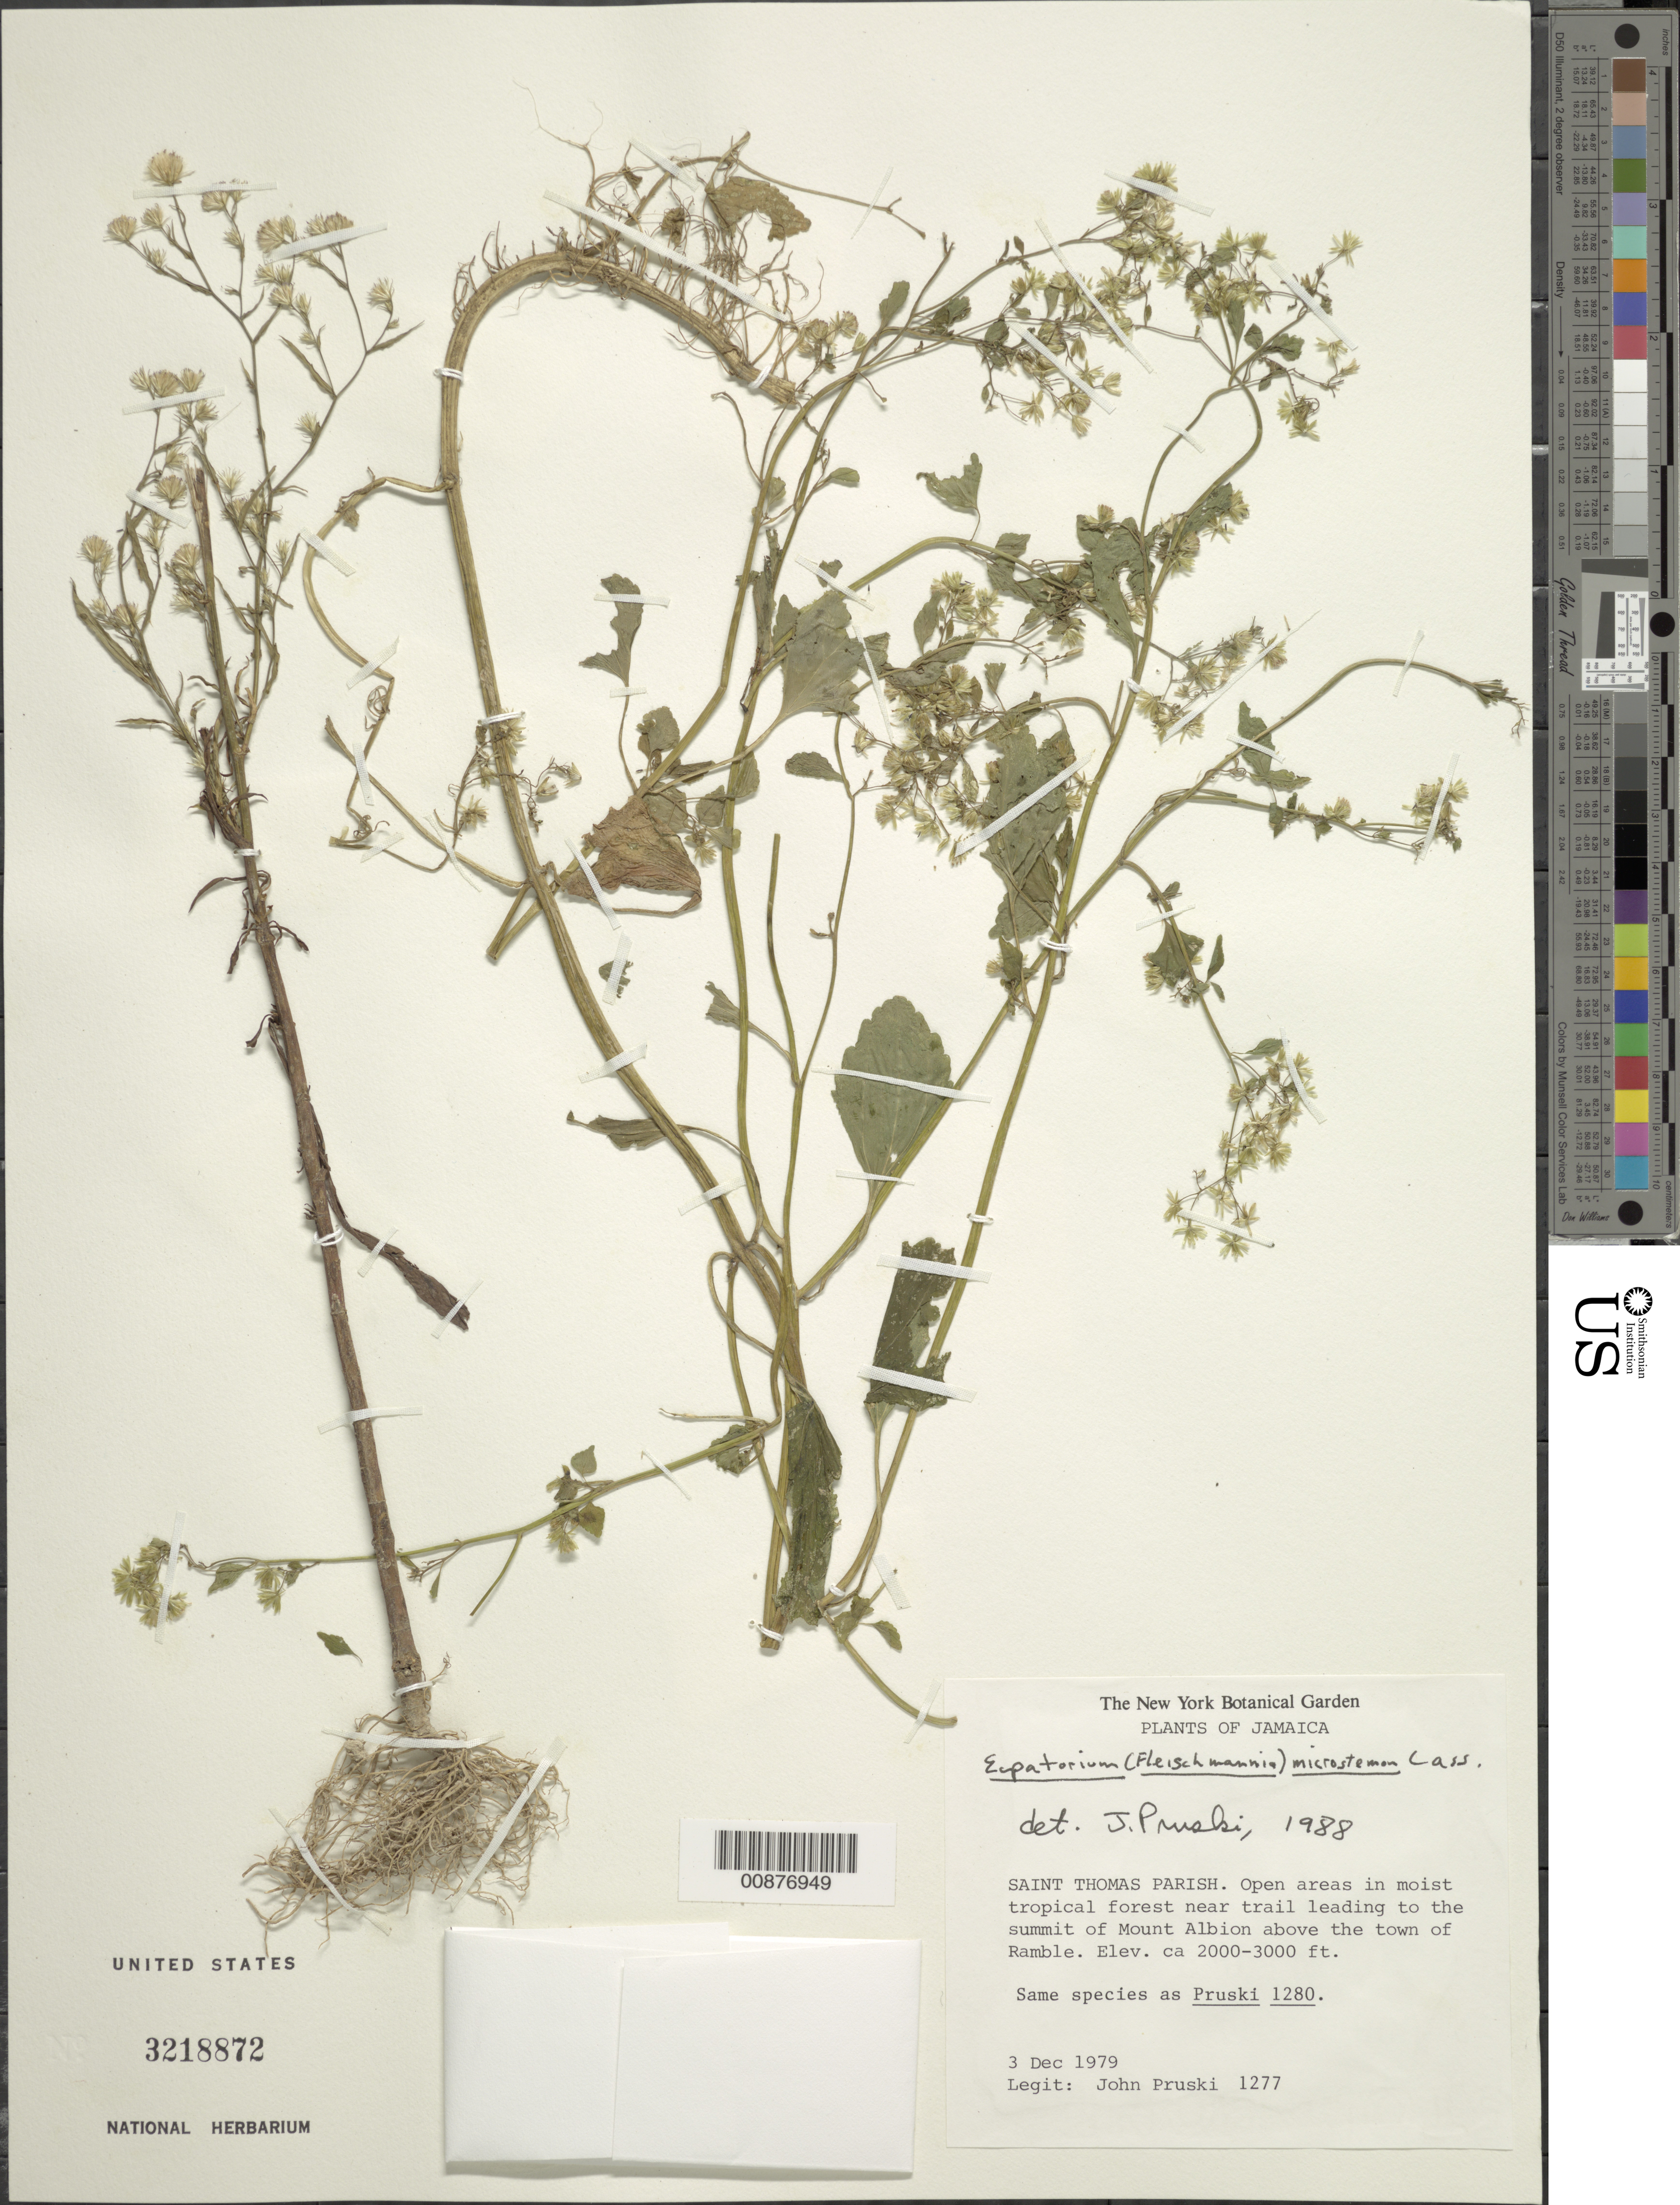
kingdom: Plantae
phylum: Tracheophyta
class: Magnoliopsida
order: Asterales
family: Asteraceae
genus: Fleischmannia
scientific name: Fleischmannia microstemon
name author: (Cass.) R.M. King & H. Rob.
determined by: Pruski, J. F.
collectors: J. F. Pruski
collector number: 1277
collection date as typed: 03 Dec 1979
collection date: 1979-12-03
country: Jamaica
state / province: Saint Thomas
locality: Trail leading to summit of mount Albion, above town of Ramble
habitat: Open areas in moist tropical forest, near trail leading to mountain summit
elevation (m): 610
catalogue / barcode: US 3218872